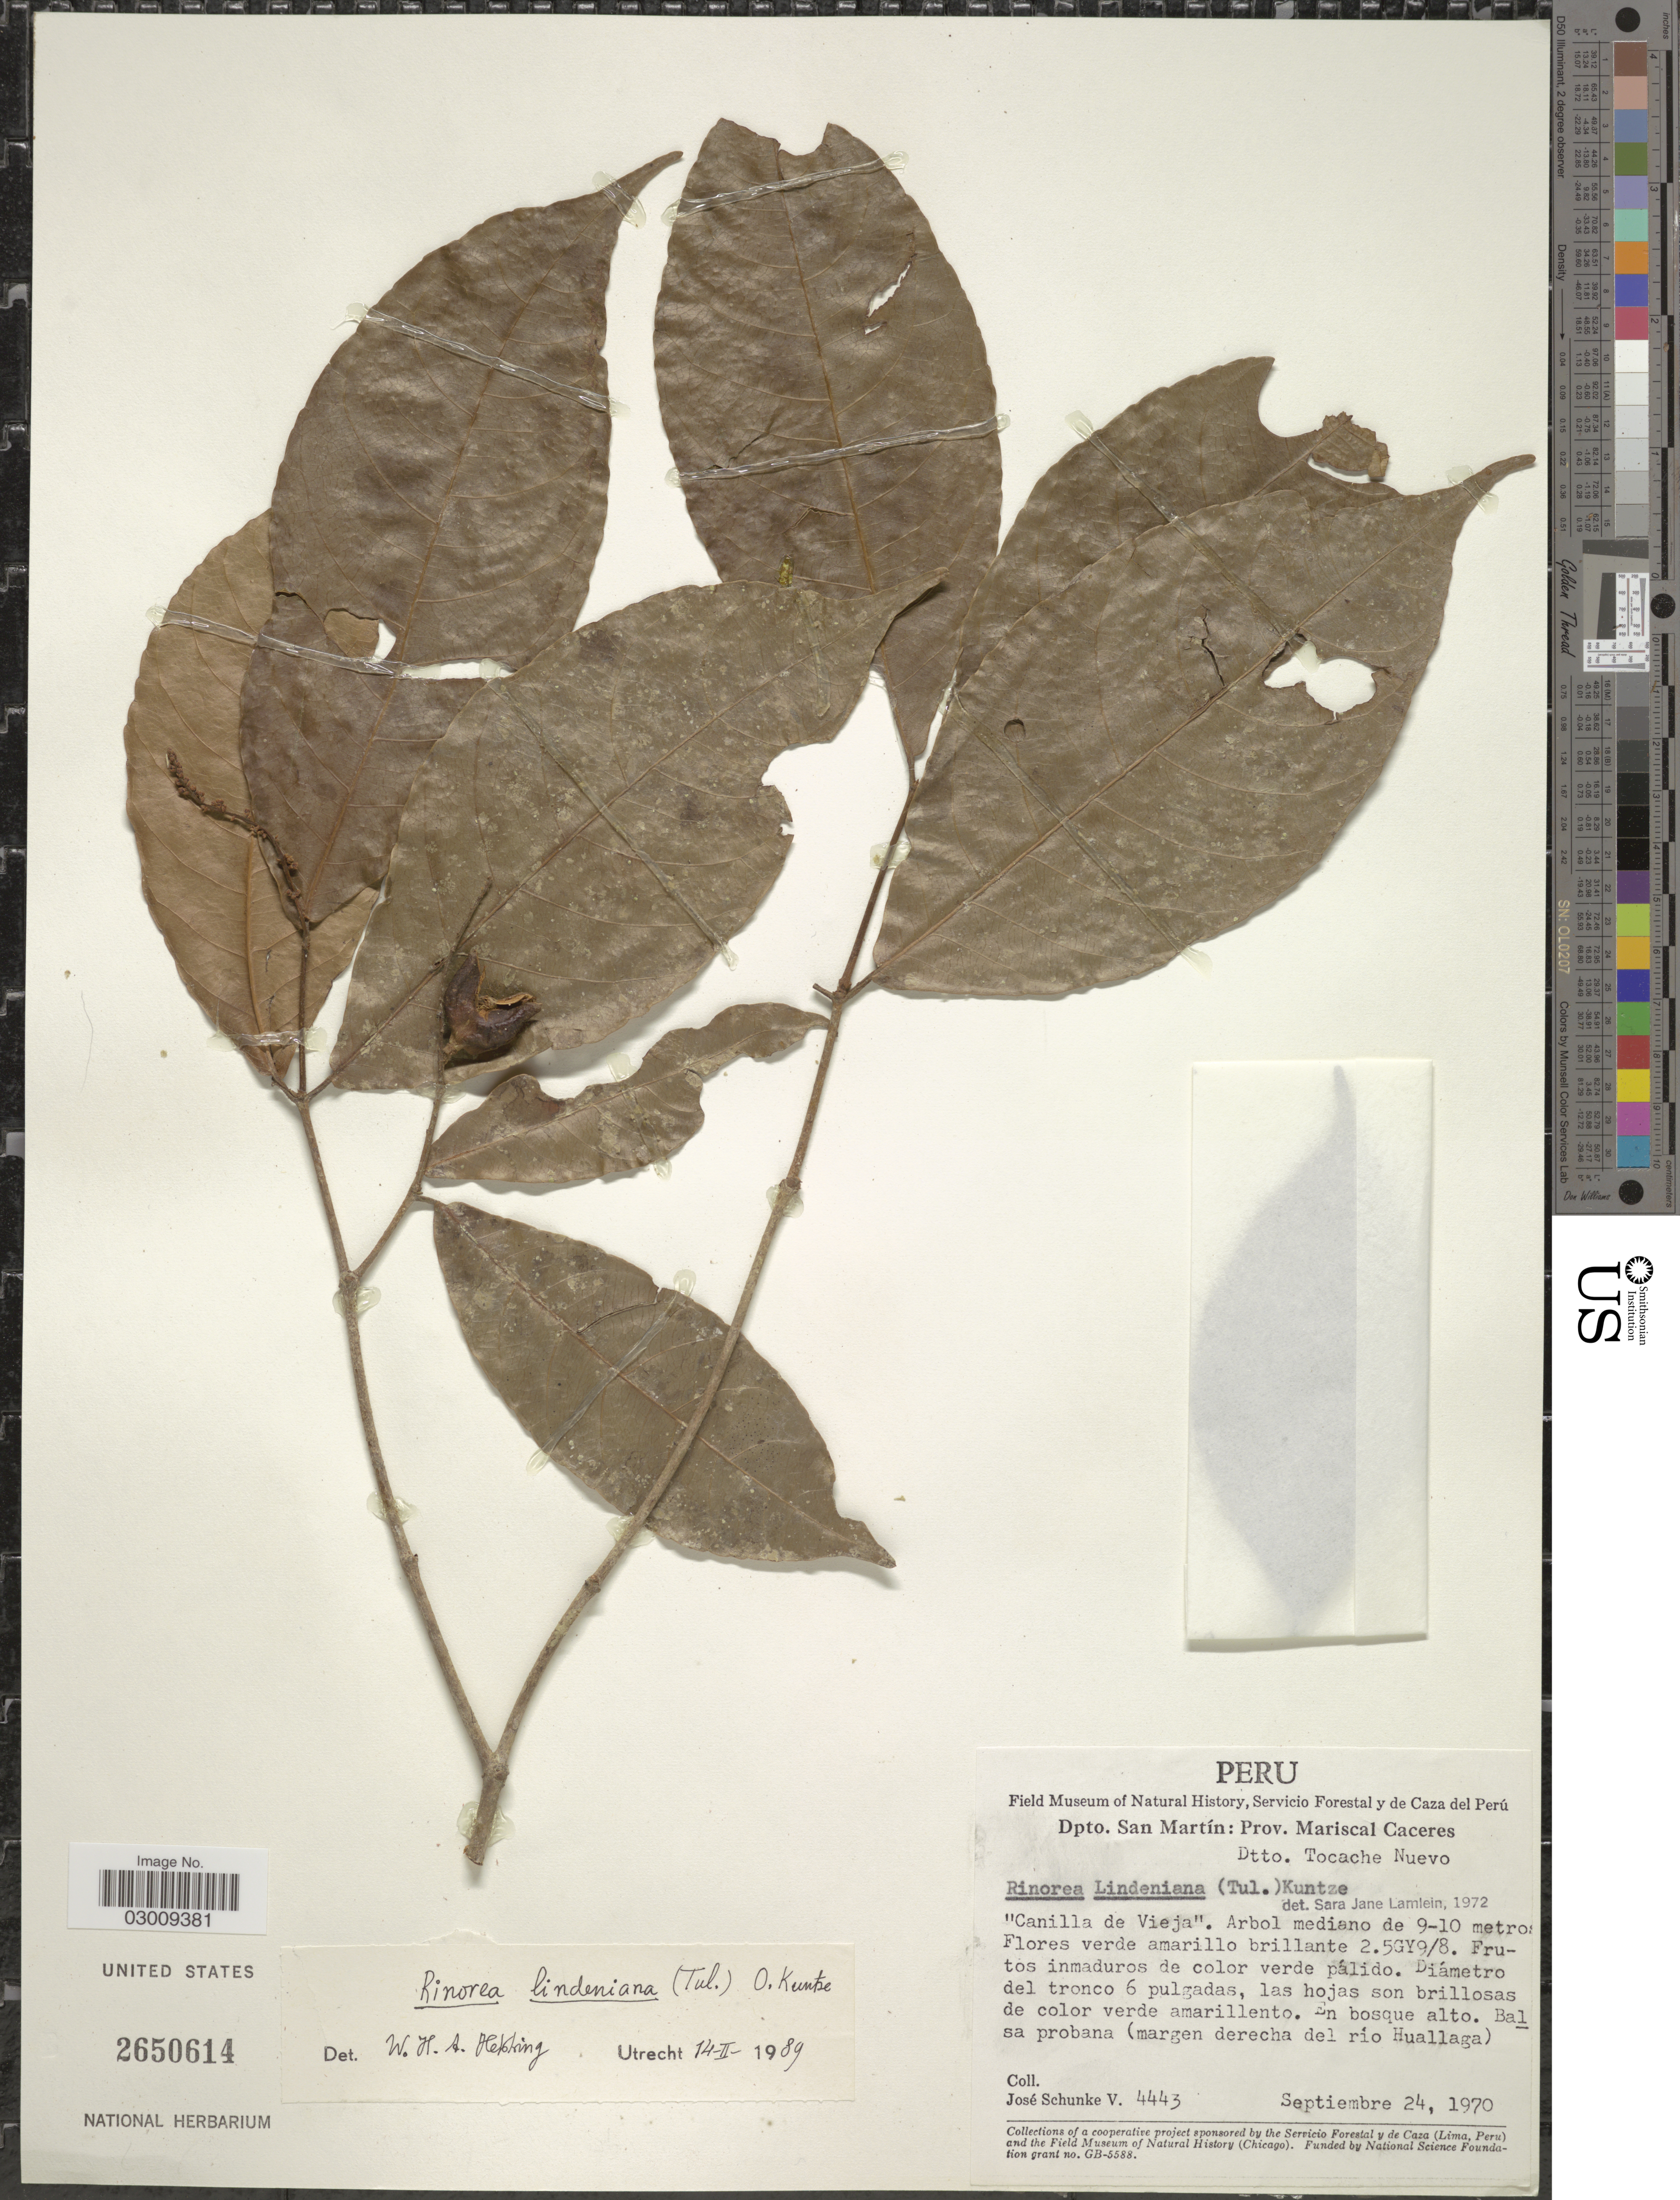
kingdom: Plantae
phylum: Tracheophyta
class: Magnoliopsida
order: Malpighiales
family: Violaceae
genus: Rinorea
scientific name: Rinorea lindeniana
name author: (Tul.) Kuntze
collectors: J. Schunke Vigo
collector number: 4443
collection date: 1970-09-24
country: Peru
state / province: San Martín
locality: Dpto. San Martín: Prov. Mariscal Caceres. Dtto. Tocache Nuevo. Balsa probana (margen derecha del río Huallaga).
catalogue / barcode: US 2650614